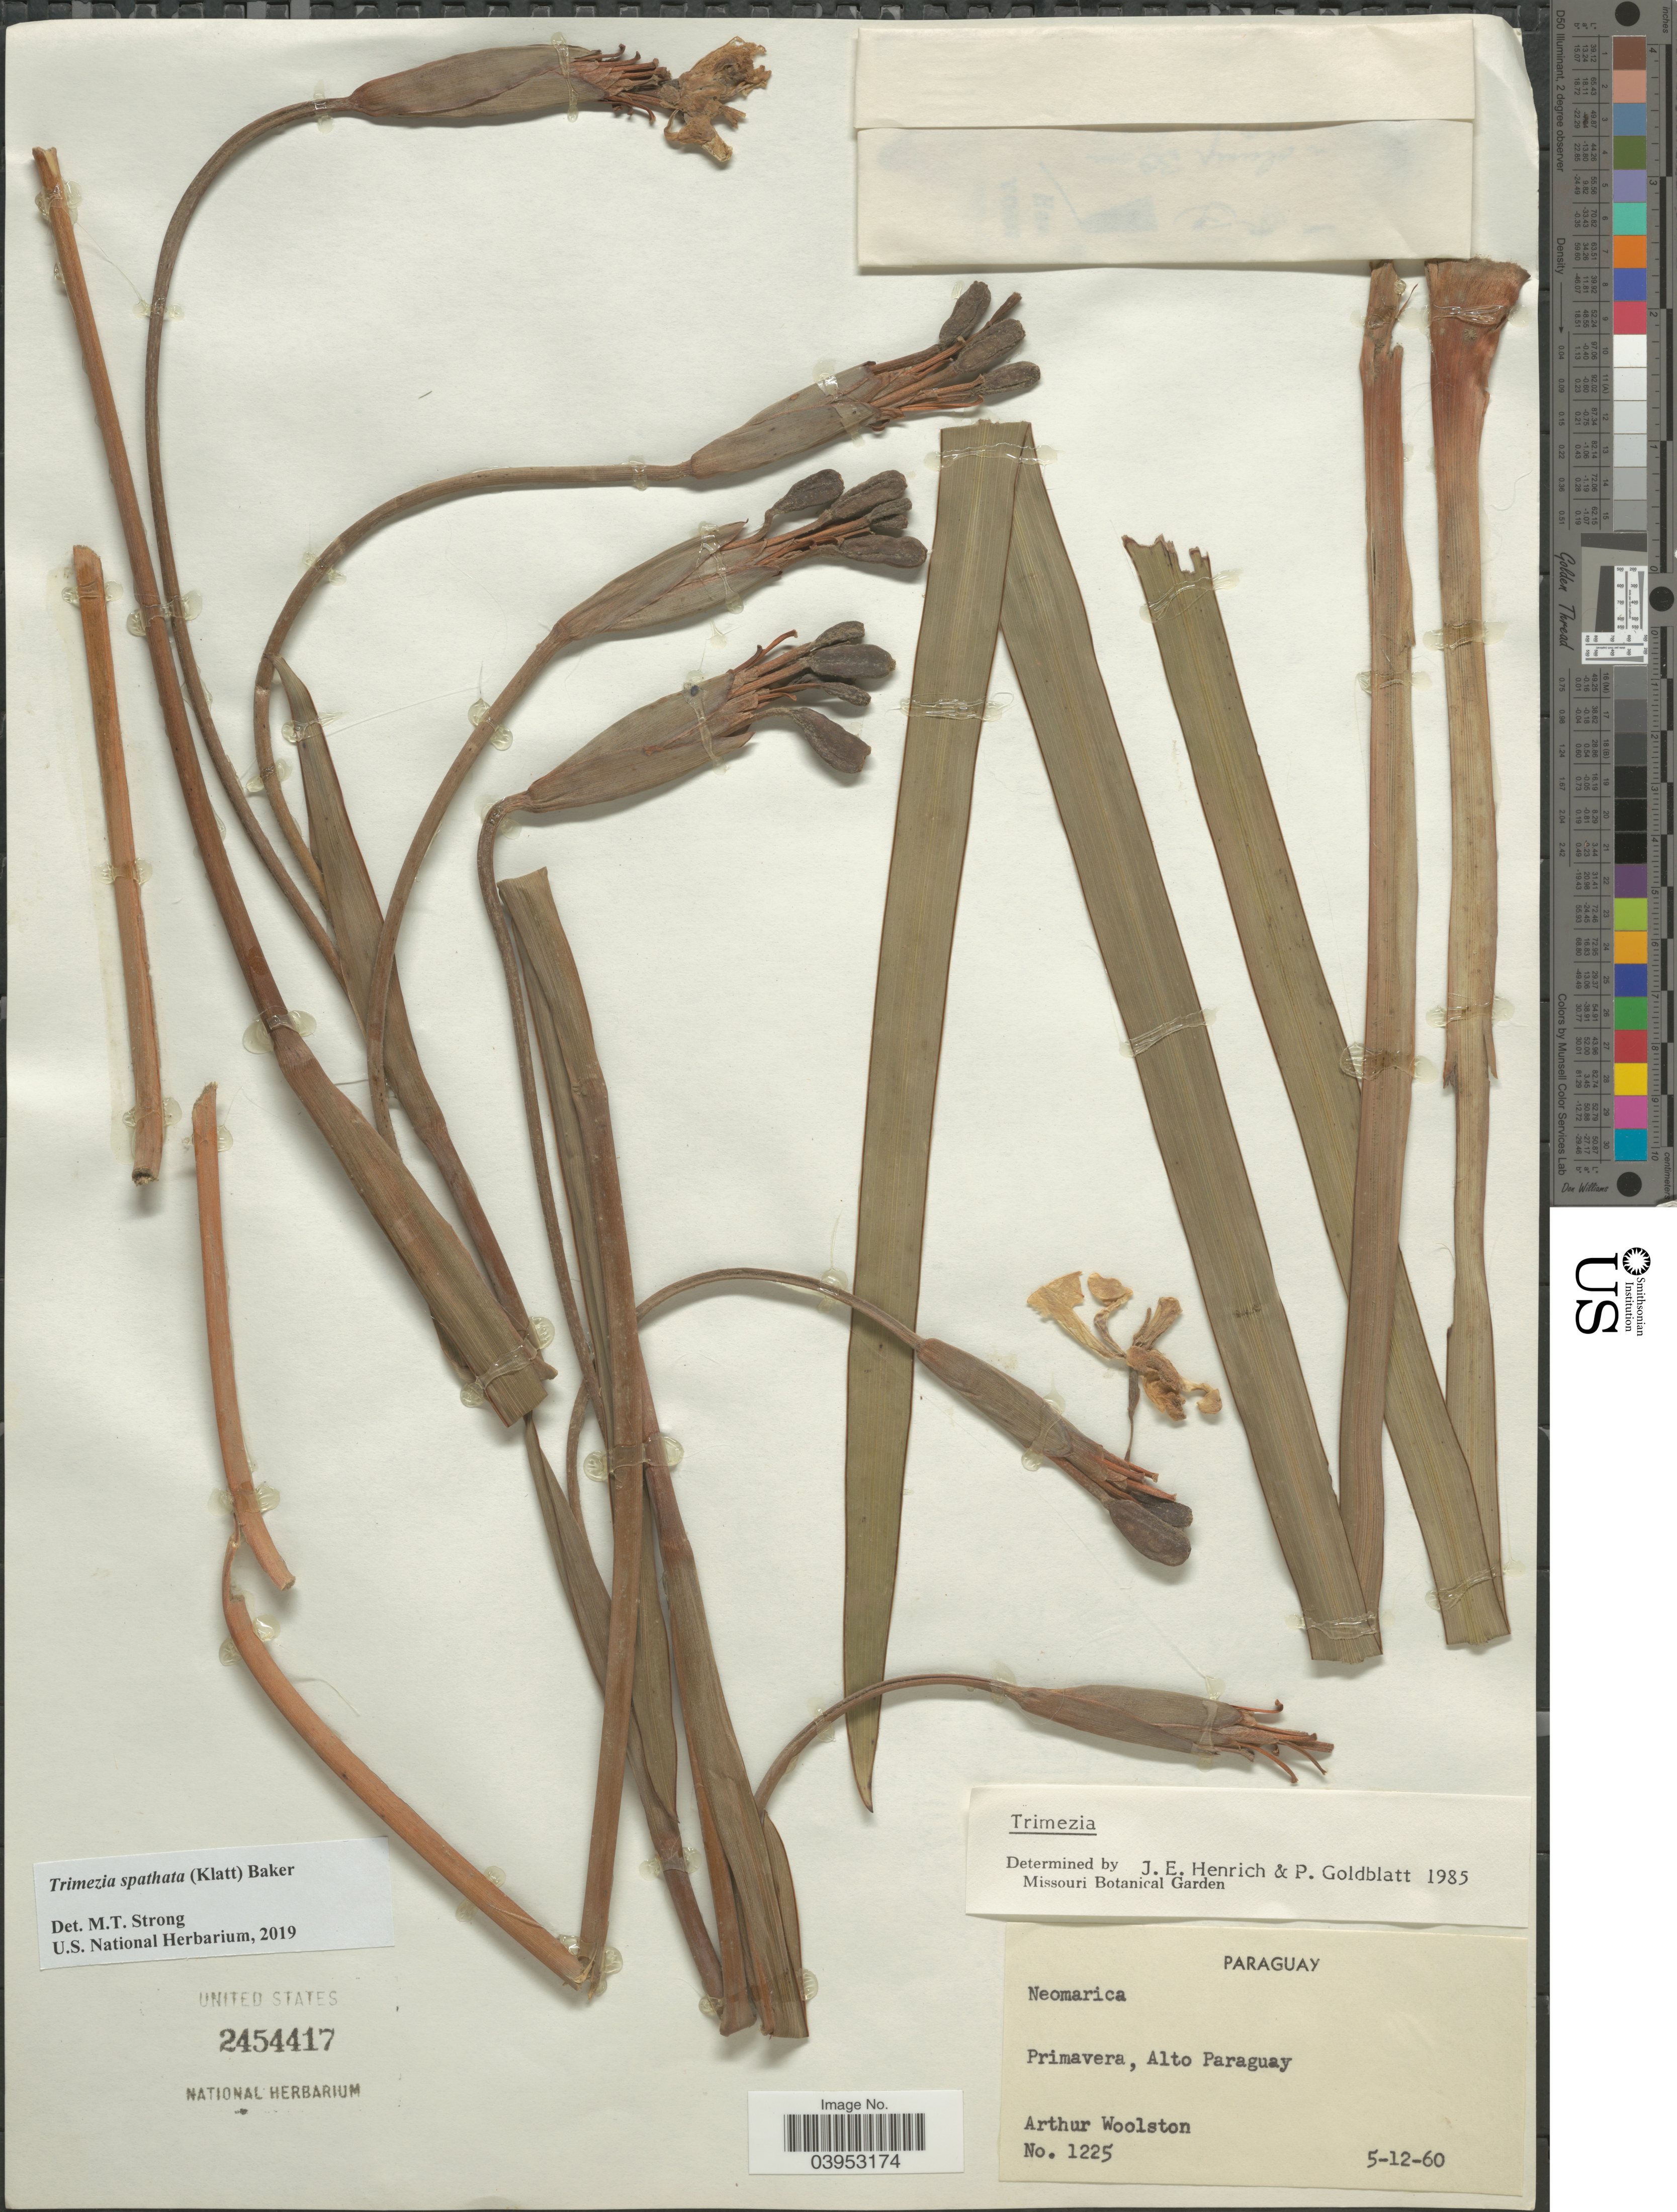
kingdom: Plantae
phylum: Tracheophyta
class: Liliopsida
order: Asparagales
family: Iridaceae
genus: Trimezia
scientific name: Trimezia spathata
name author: (Klatt) Baker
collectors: A. L. Woolston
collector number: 1225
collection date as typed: Transcribed d/m/y: 5/12/60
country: Paraguay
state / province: Alto Paraguay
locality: Primavera.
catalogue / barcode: US 2454417